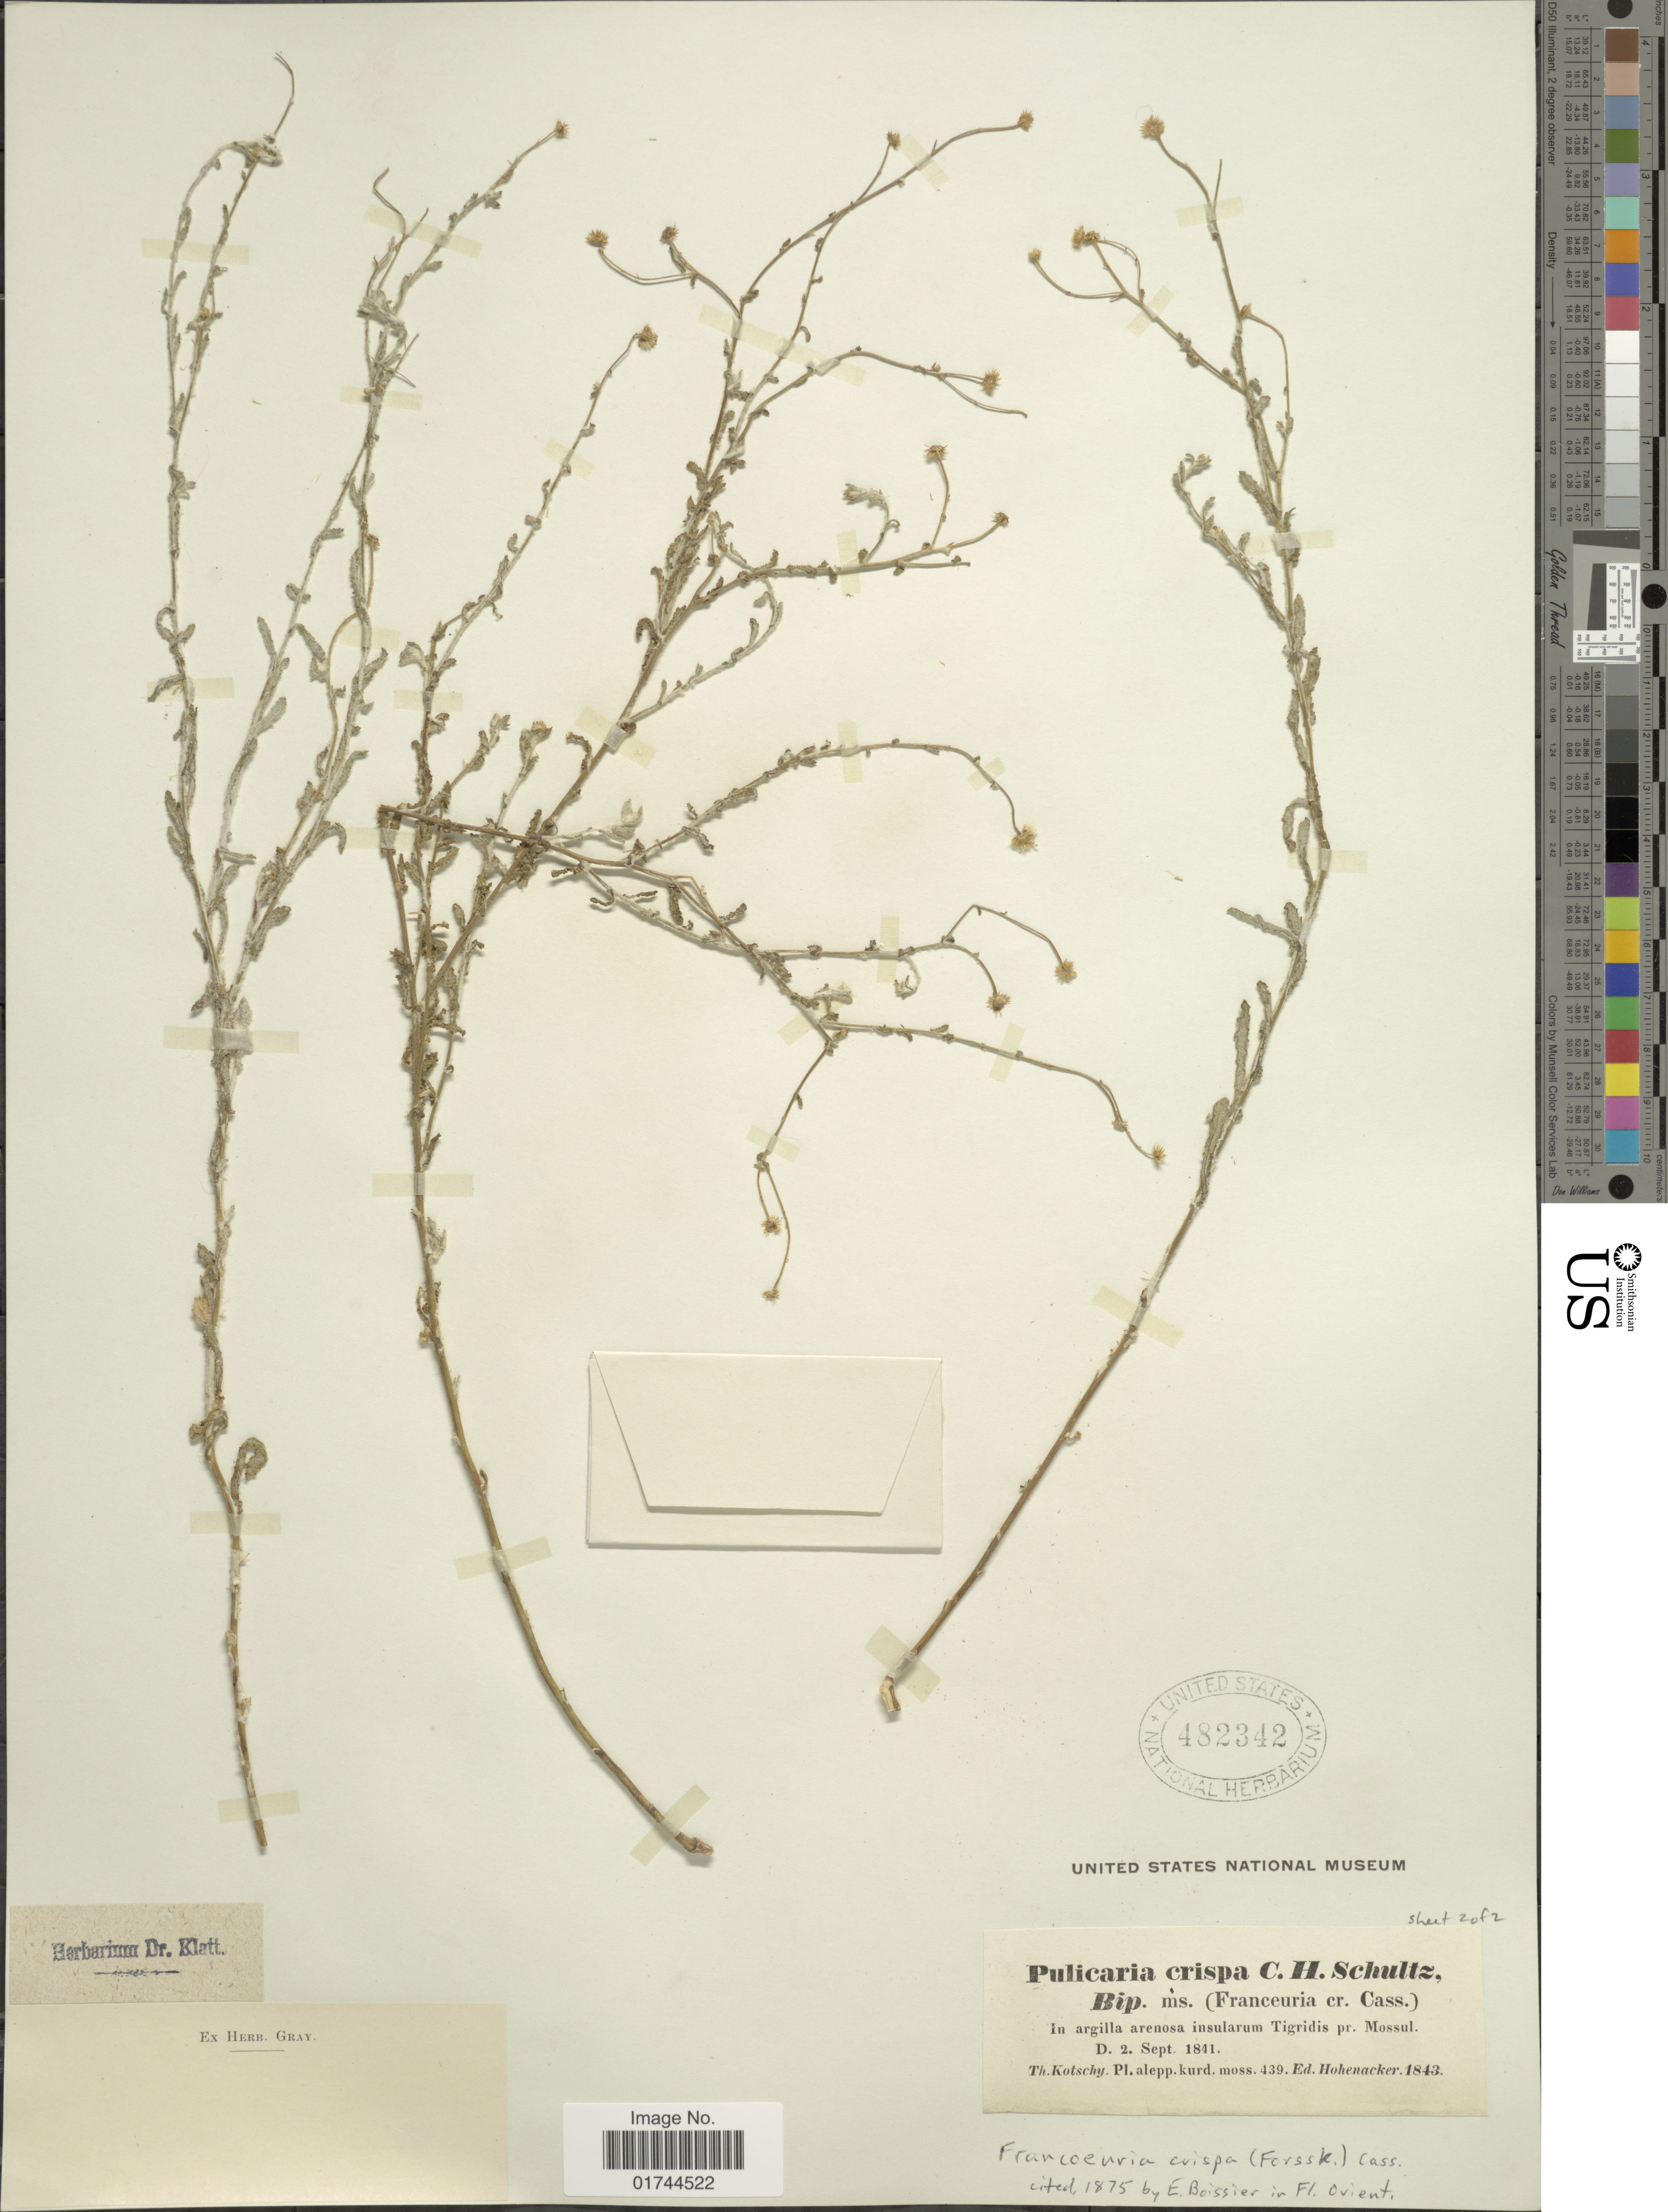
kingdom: Plantae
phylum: Tracheophyta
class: Magnoliopsida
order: Asterales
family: Asteraceae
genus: Pulicaria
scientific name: Pulicaria crispa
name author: Sch. Bip.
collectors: K. G. Kotschy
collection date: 1841-09-02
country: Iraq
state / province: Ninawa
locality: In argilla arenosa isularum Tigridis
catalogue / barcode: US 482342